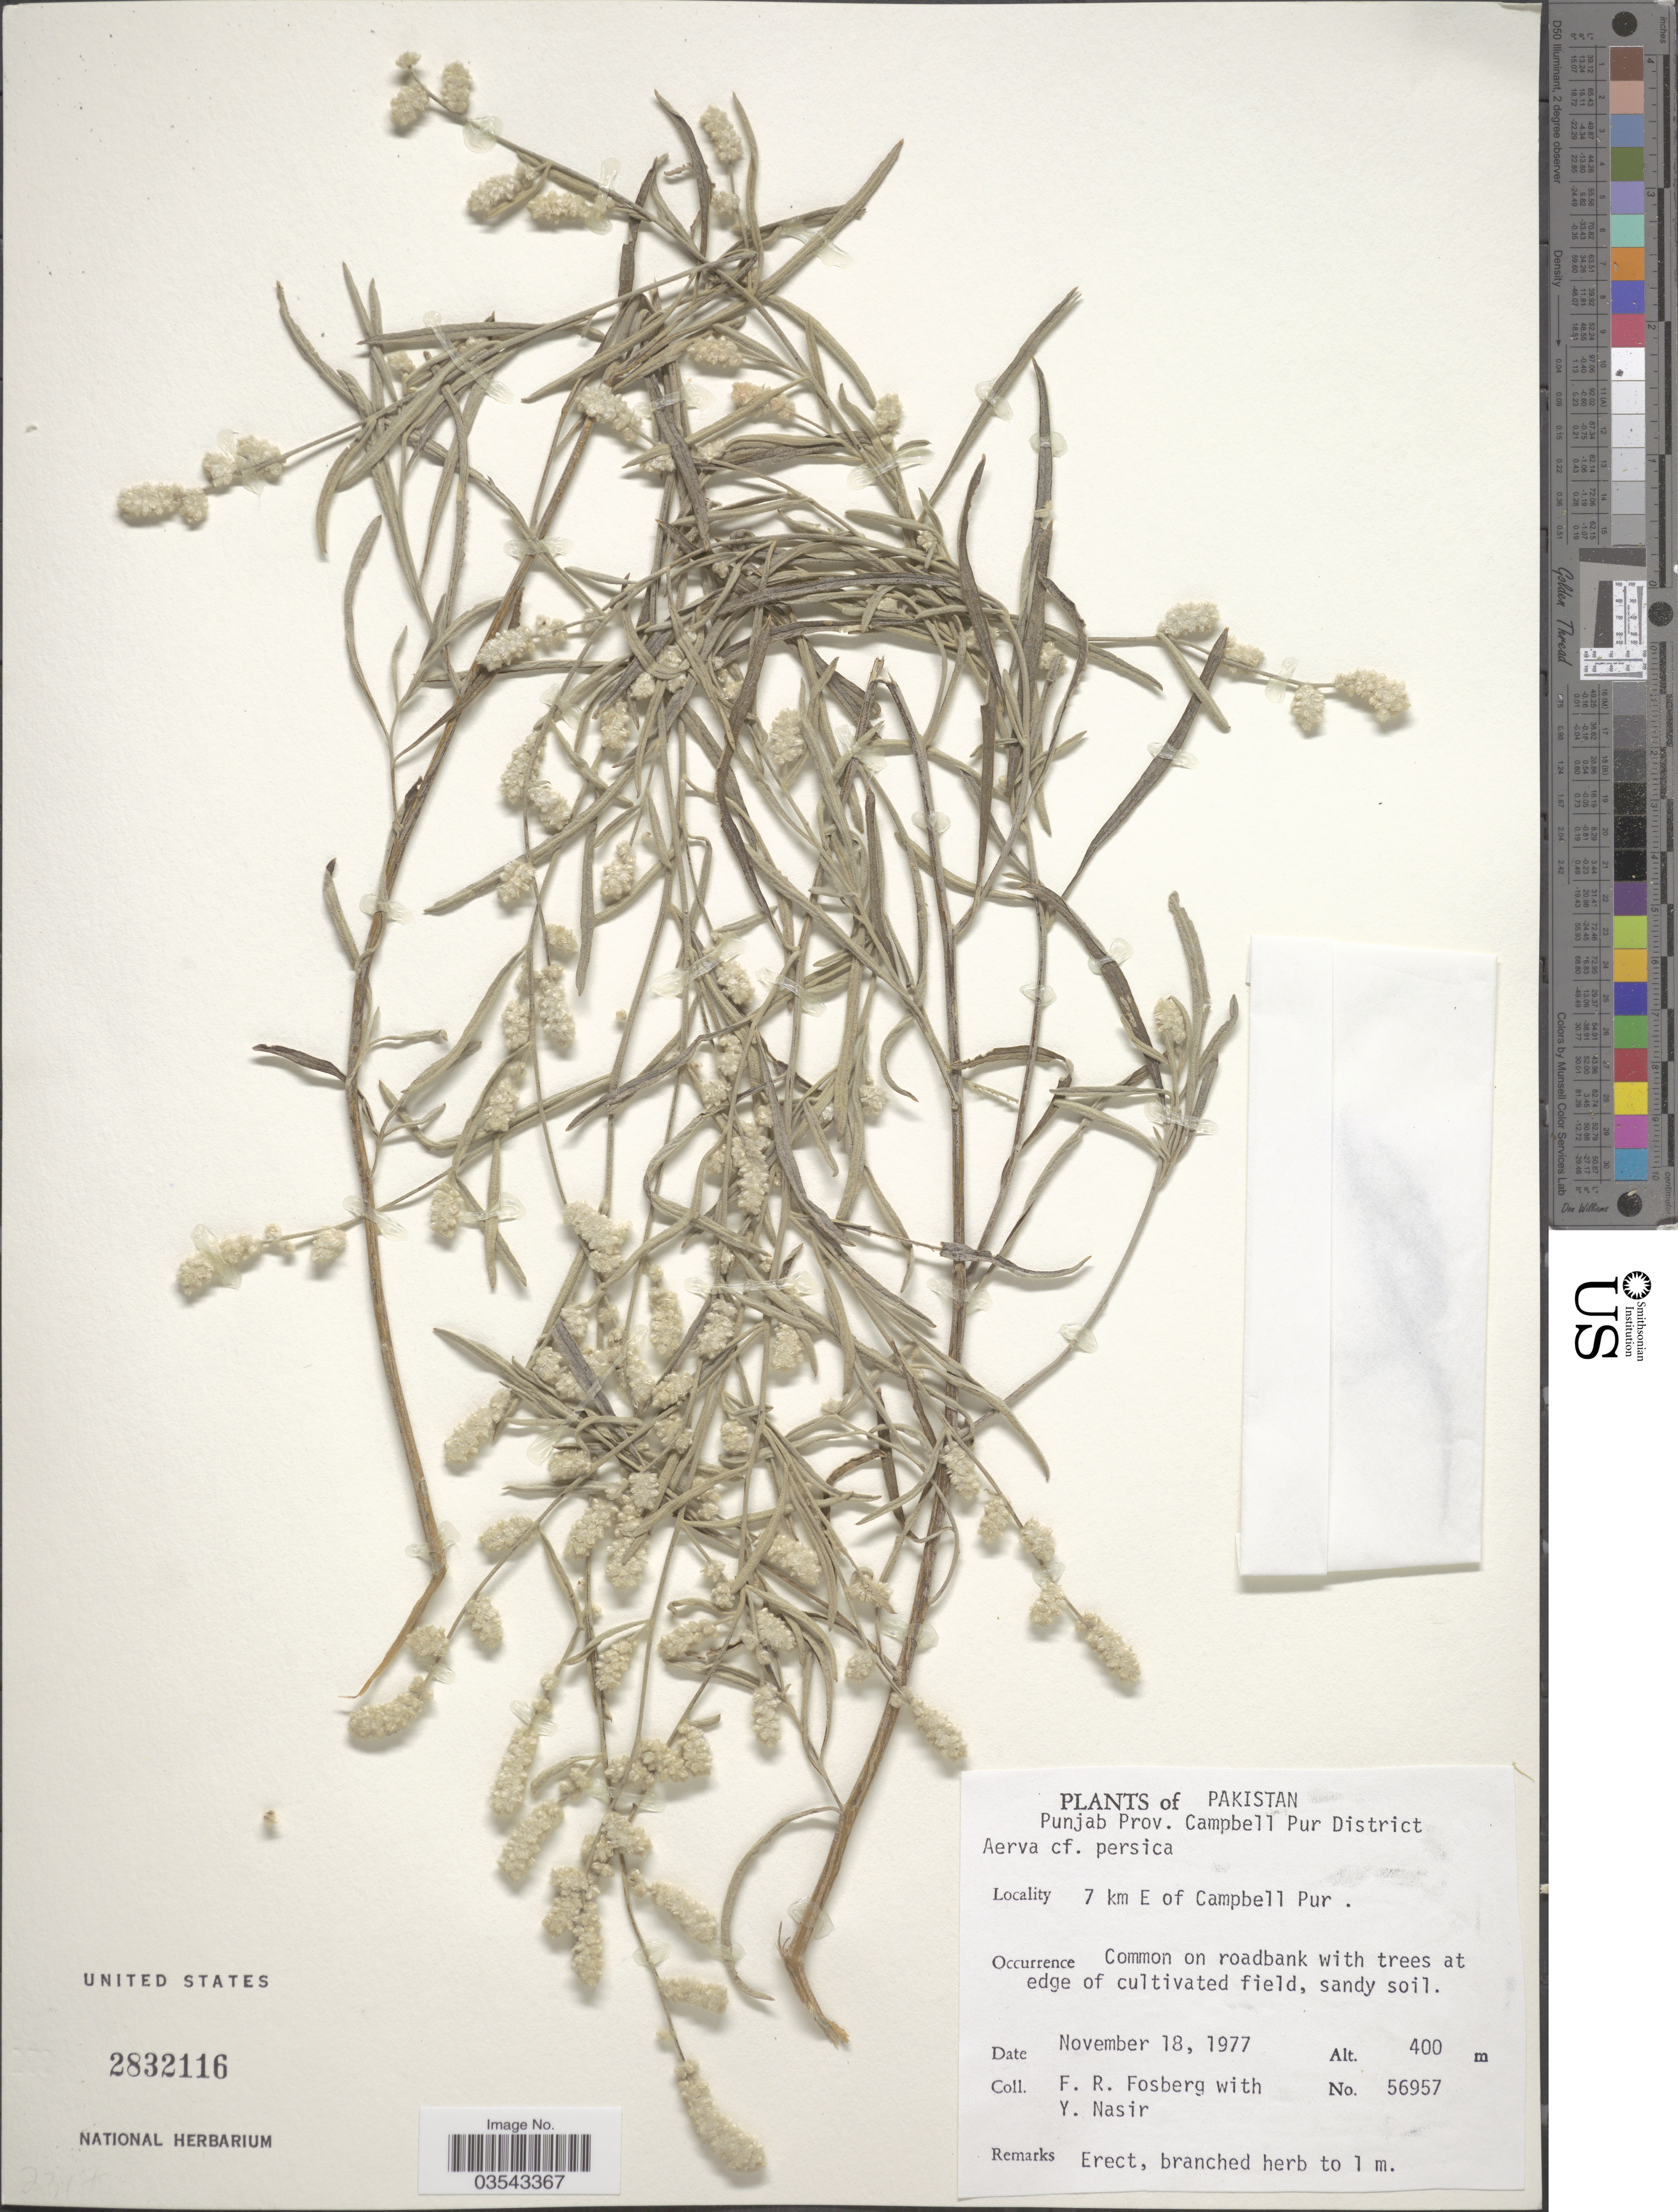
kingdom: Plantae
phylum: Tracheophyta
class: Magnoliopsida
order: Caryophyllales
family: Amaranthaceae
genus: Aerva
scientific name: Aerva javanica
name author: (Burm. f.) Juss. ex Schult.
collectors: F. R. Fosberg & Y. Nasir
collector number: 56957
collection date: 1977-11-18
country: Pakistan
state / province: Punjab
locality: Campbell Pur District. 7 km E of Campbell Pur.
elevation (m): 400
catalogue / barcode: US 2832116